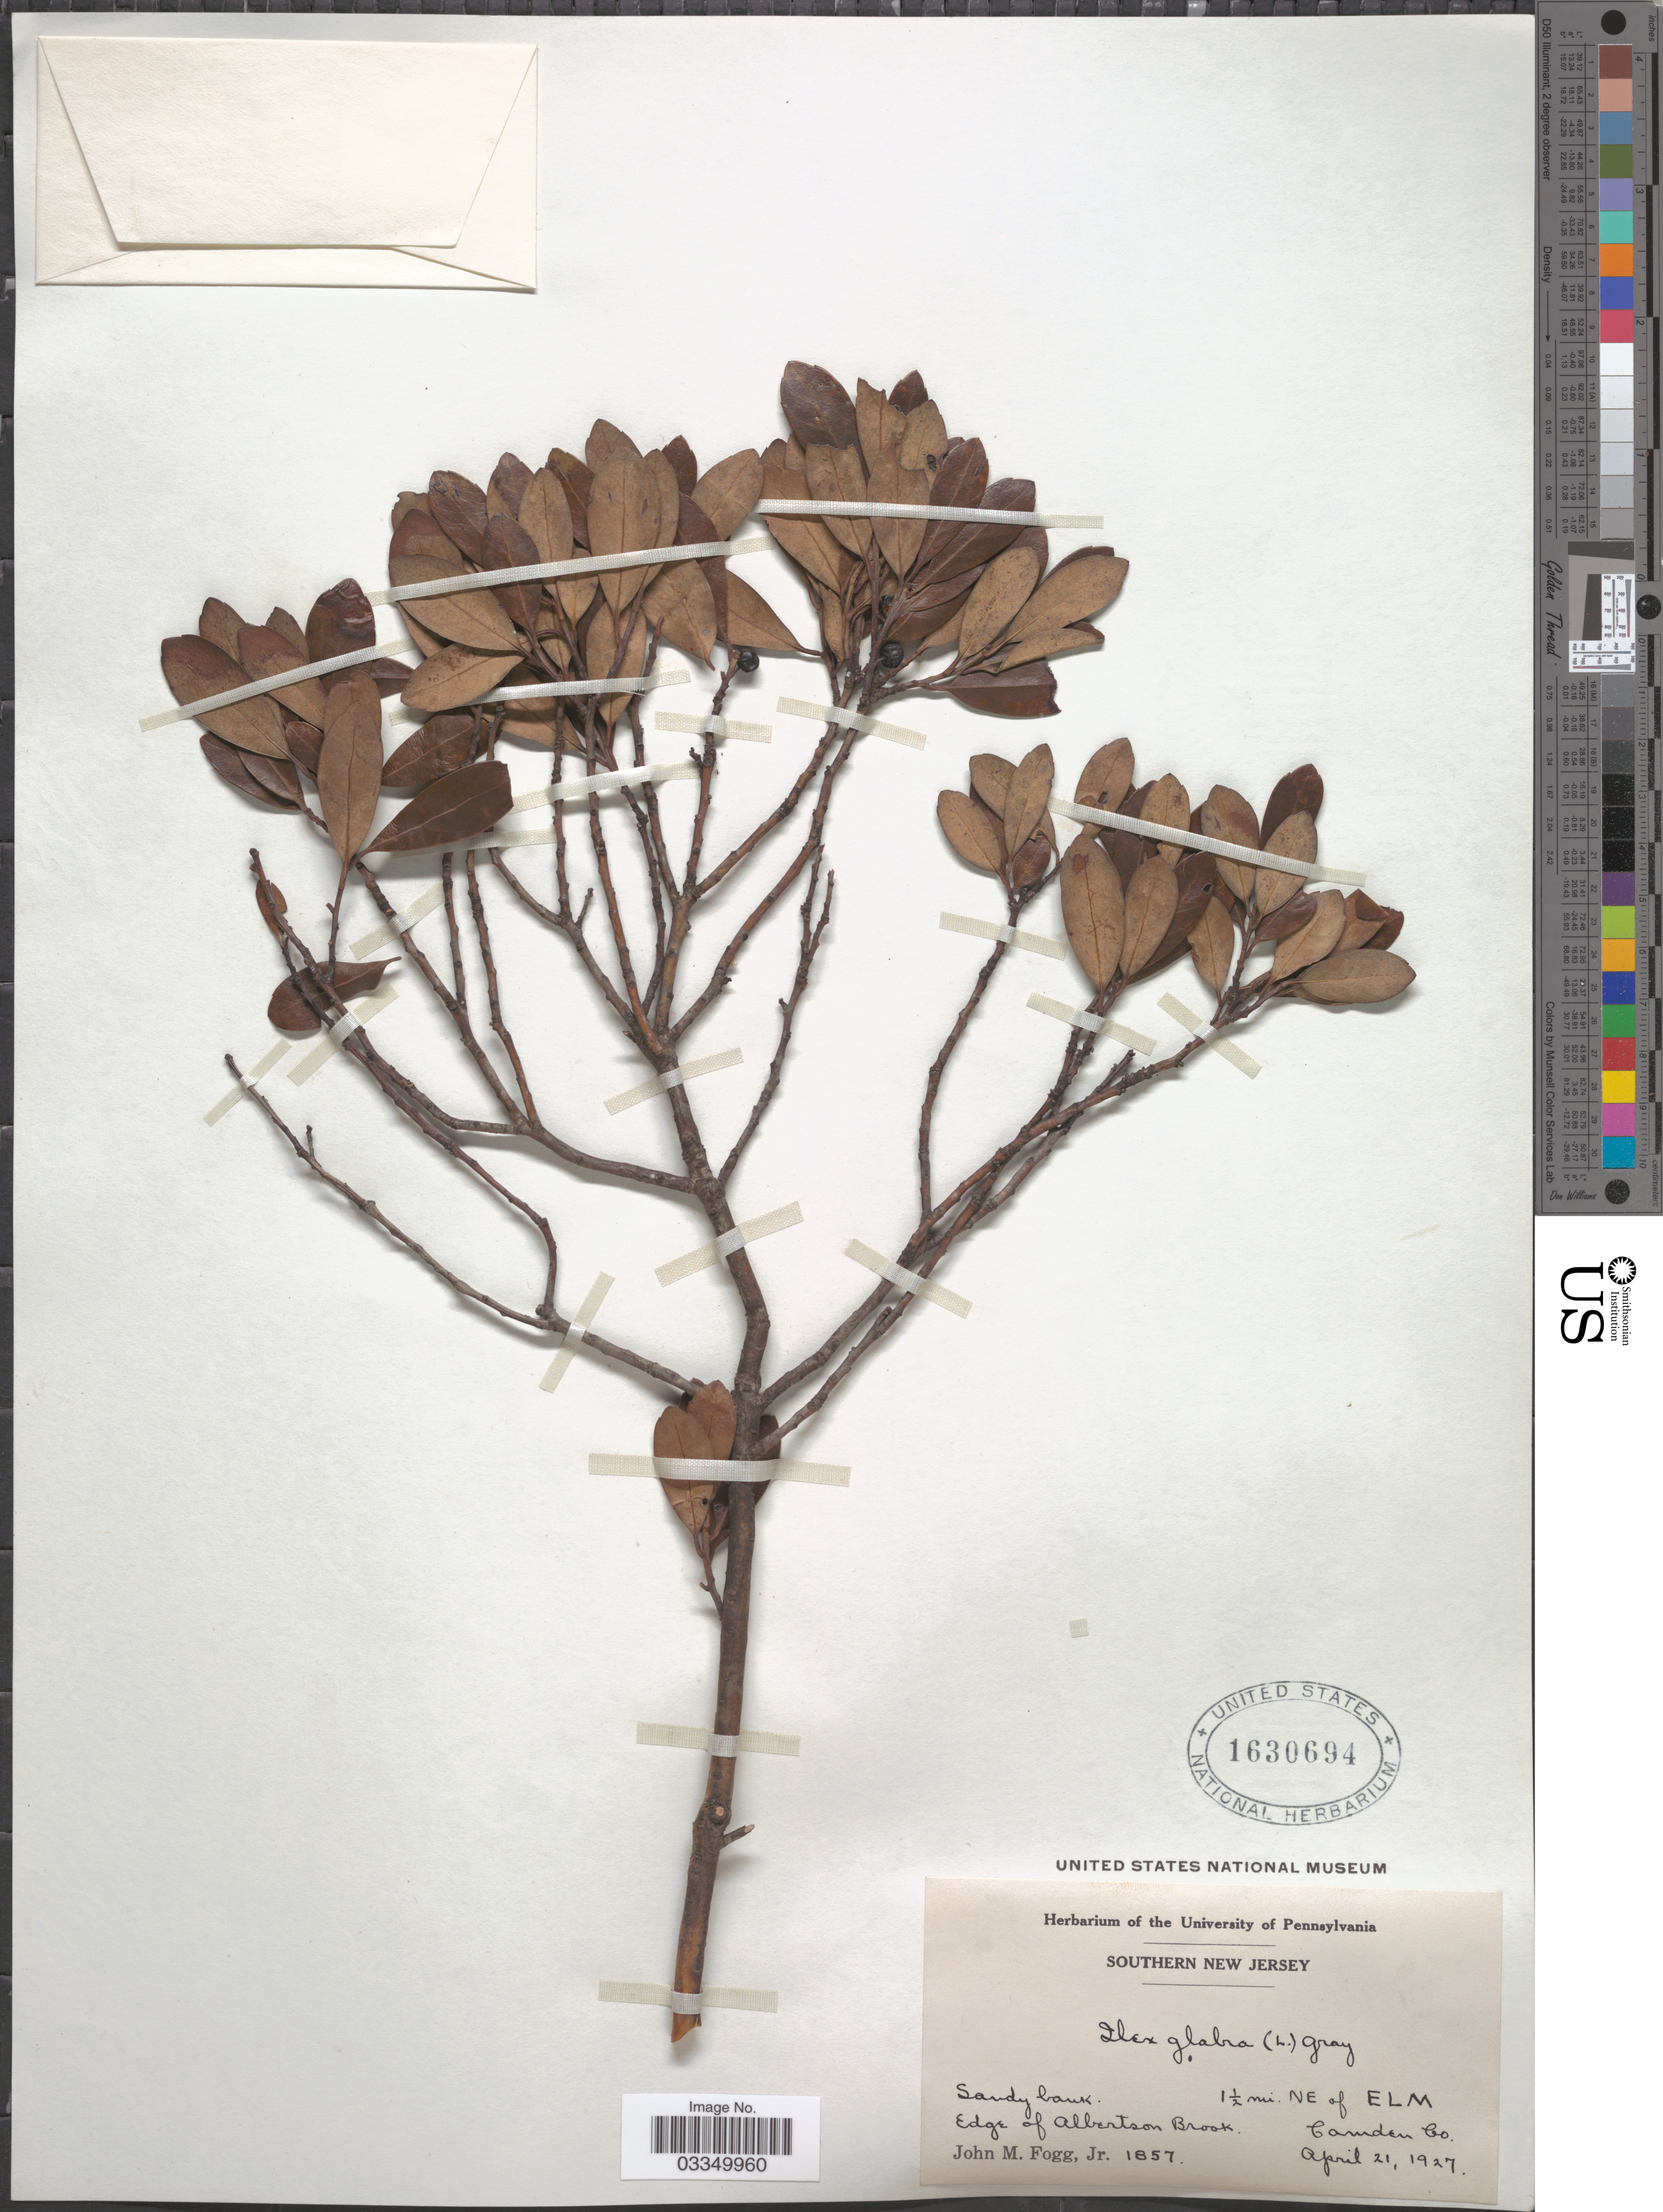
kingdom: Plantae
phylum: Tracheophyta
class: Magnoliopsida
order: Aquifoliales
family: Aquifoliaceae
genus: Ilex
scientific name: Ilex glabra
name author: (L.) A. Gray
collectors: J. Fogg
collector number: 1857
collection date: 1927-04-21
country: United States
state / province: New Jersey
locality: Southern New Jersey. 1½ mi. NE of Elm. Camden Co. Edge of Albertson Brook.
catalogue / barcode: US 1630694